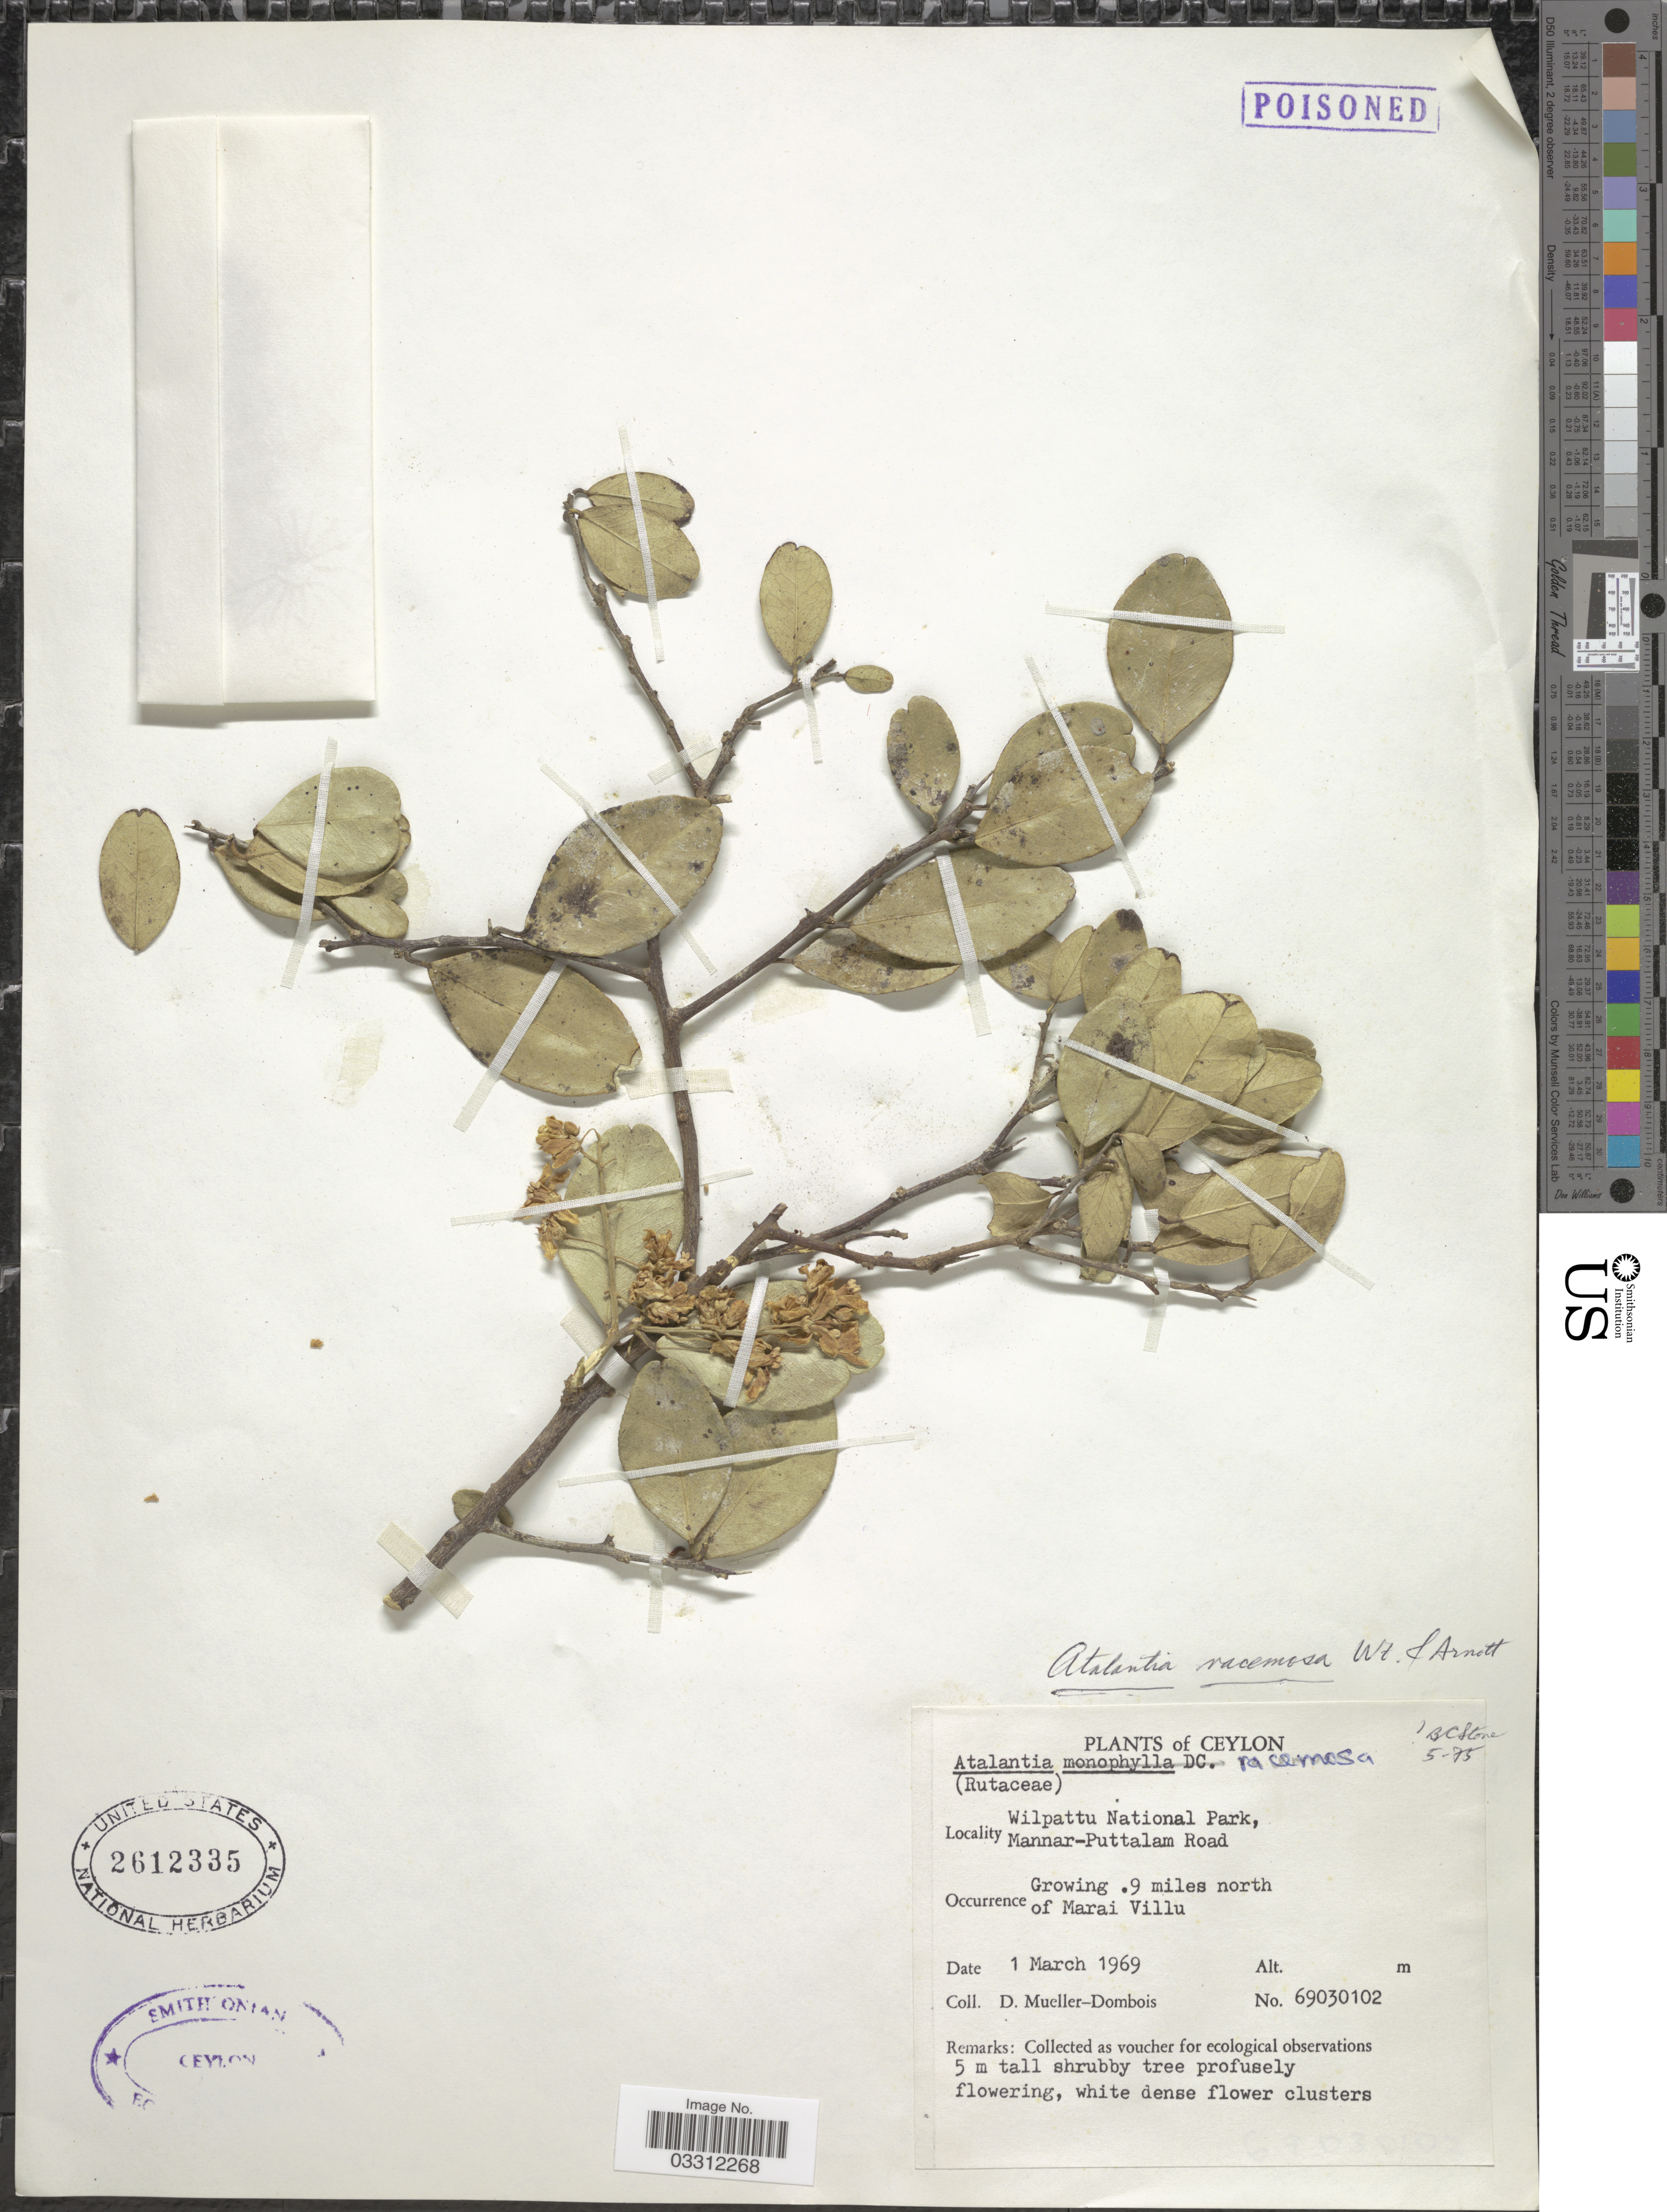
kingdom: Plantae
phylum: Tracheophyta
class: Magnoliopsida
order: Sapindales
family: Rutaceae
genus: Atalantia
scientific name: Atalantia racemosa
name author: Wight ex Hook.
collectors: D. Mueller-Dombois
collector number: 69030102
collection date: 1969-03-01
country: Sri Lanka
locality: Ceylon, Wilpattu National Park, Mannar-Puttalam Road, 9 miles north of Marai Villu.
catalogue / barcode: US 2612335